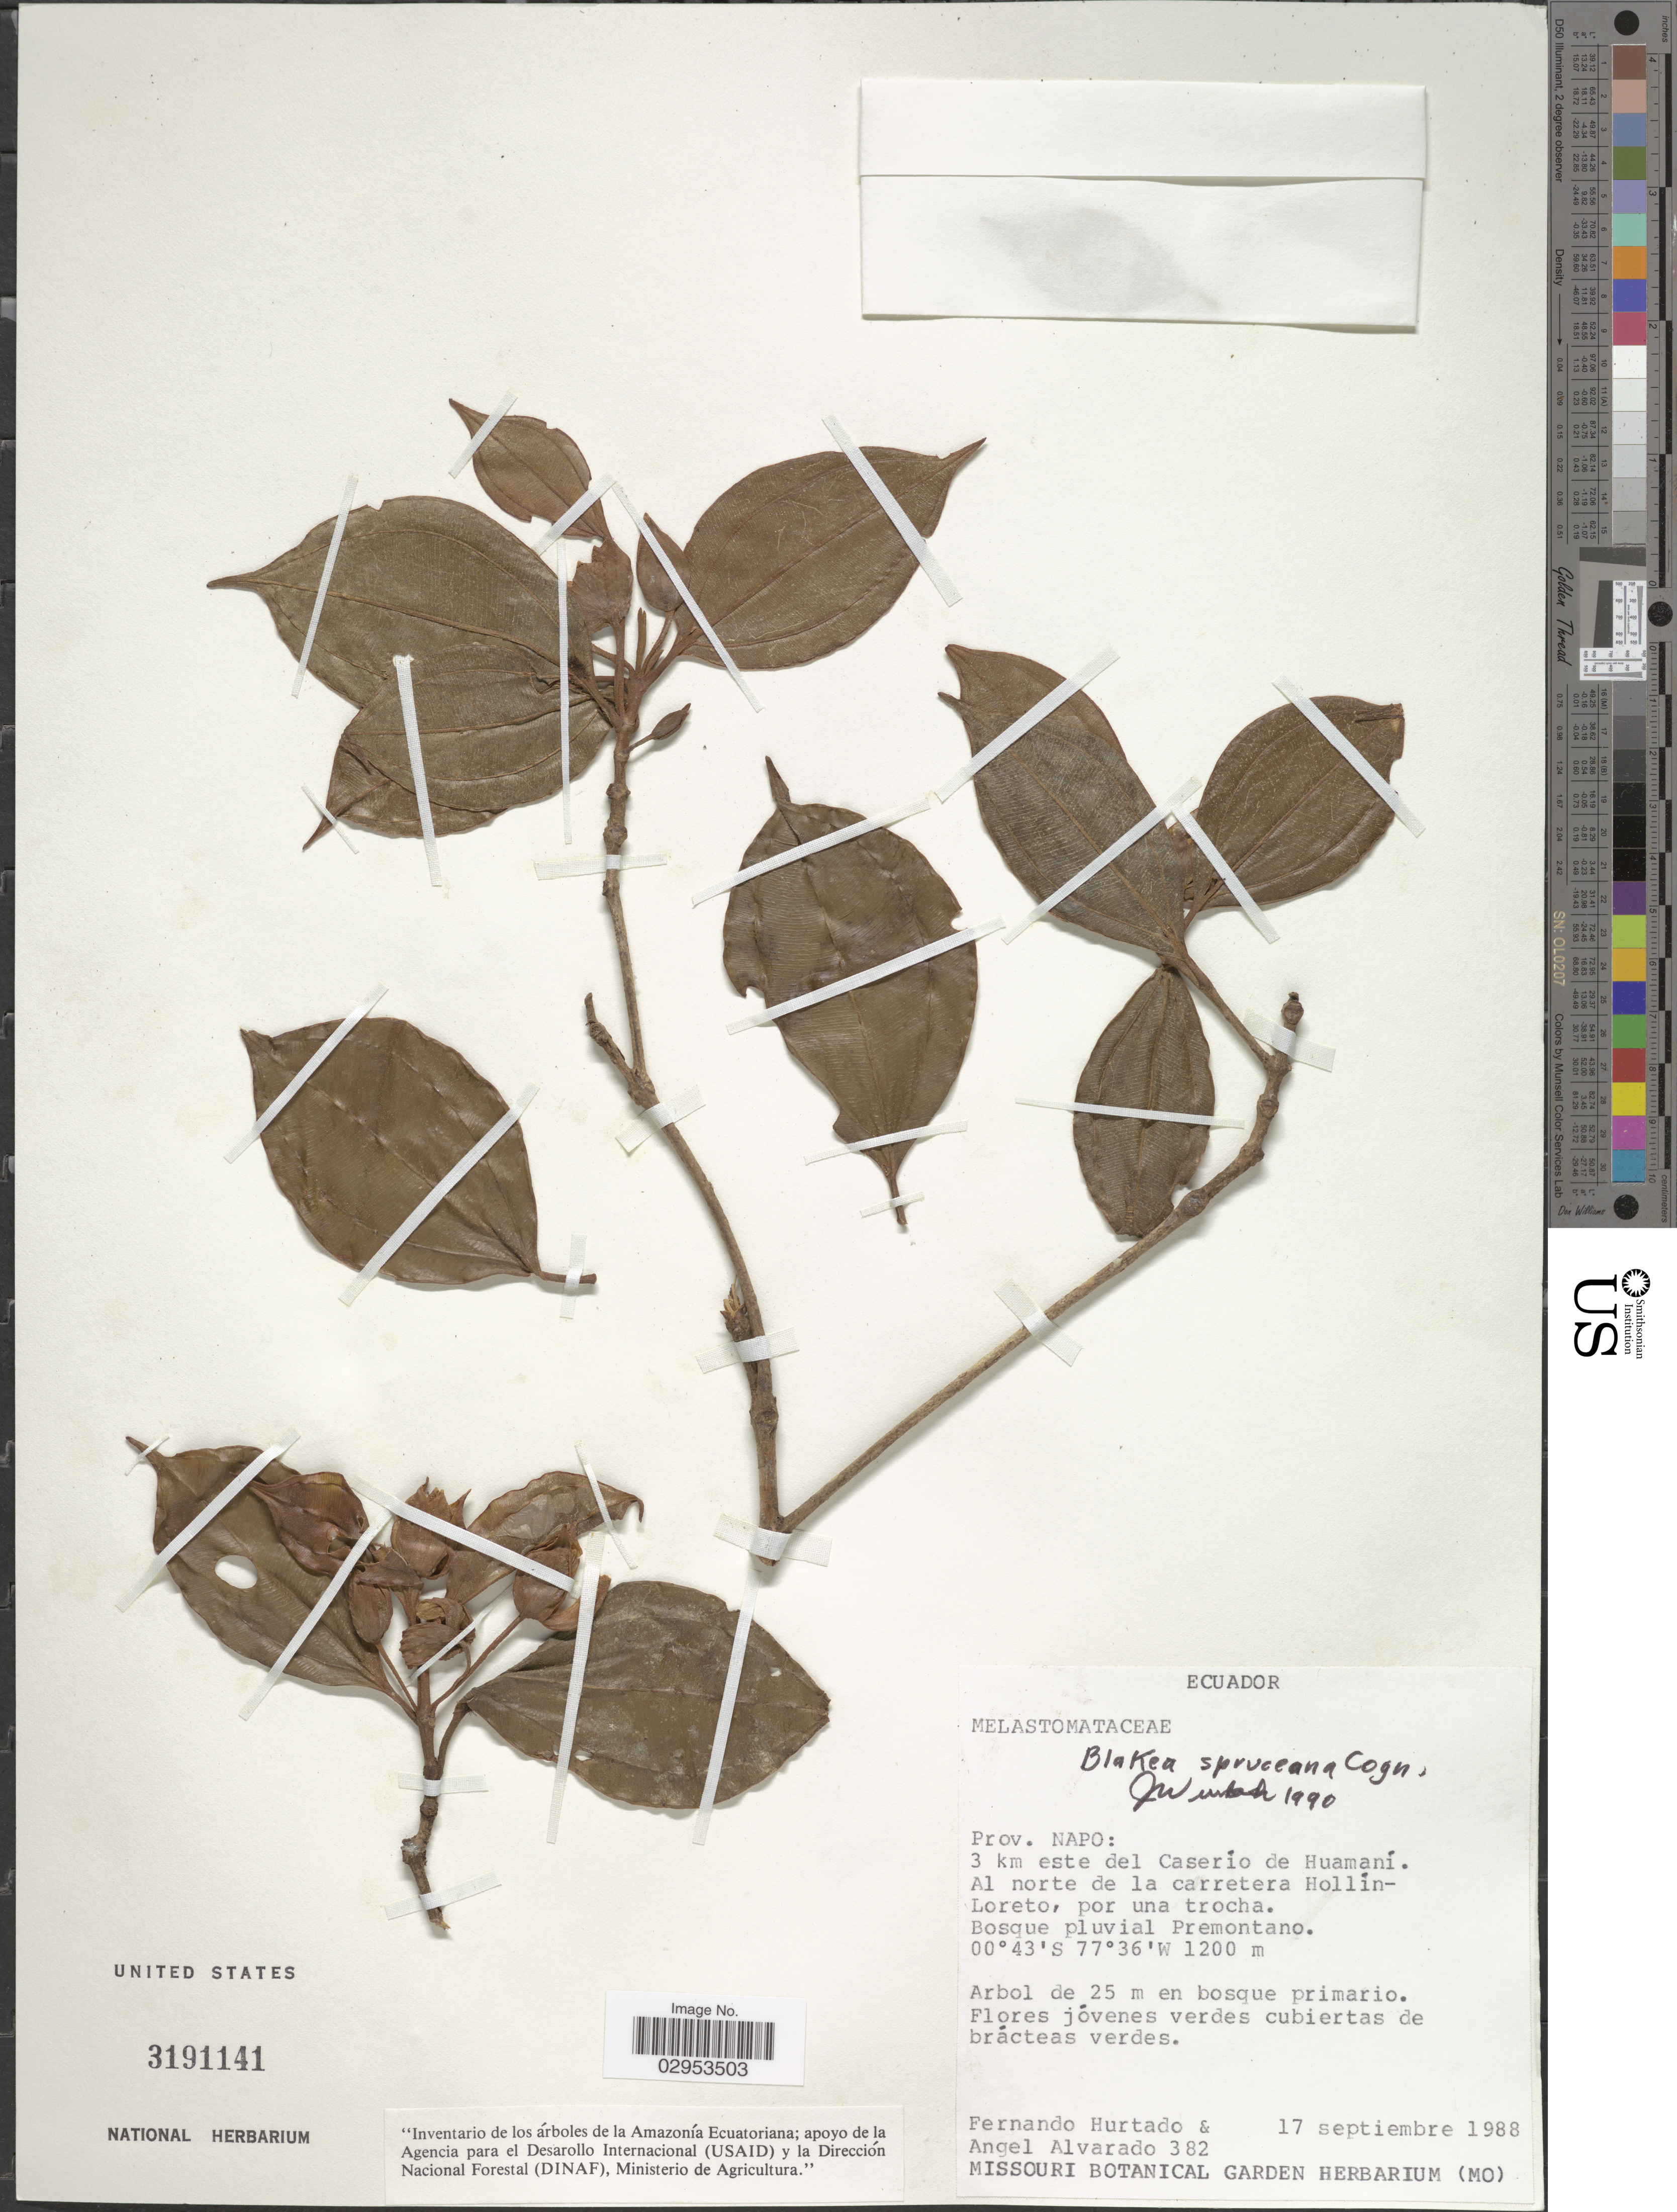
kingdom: Plantae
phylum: Tracheophyta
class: Magnoliopsida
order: Myrtales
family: Melastomataceae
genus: Blakea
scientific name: Blakea spruceana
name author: Cogn.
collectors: F. Hurtado & A. Alvarado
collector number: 382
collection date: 1988-09-17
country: Ecuador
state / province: Napo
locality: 3 km este del Caserío de Huamaní. Al norte de la carretera Hollín-Loreto.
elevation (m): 1200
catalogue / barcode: US 3191141